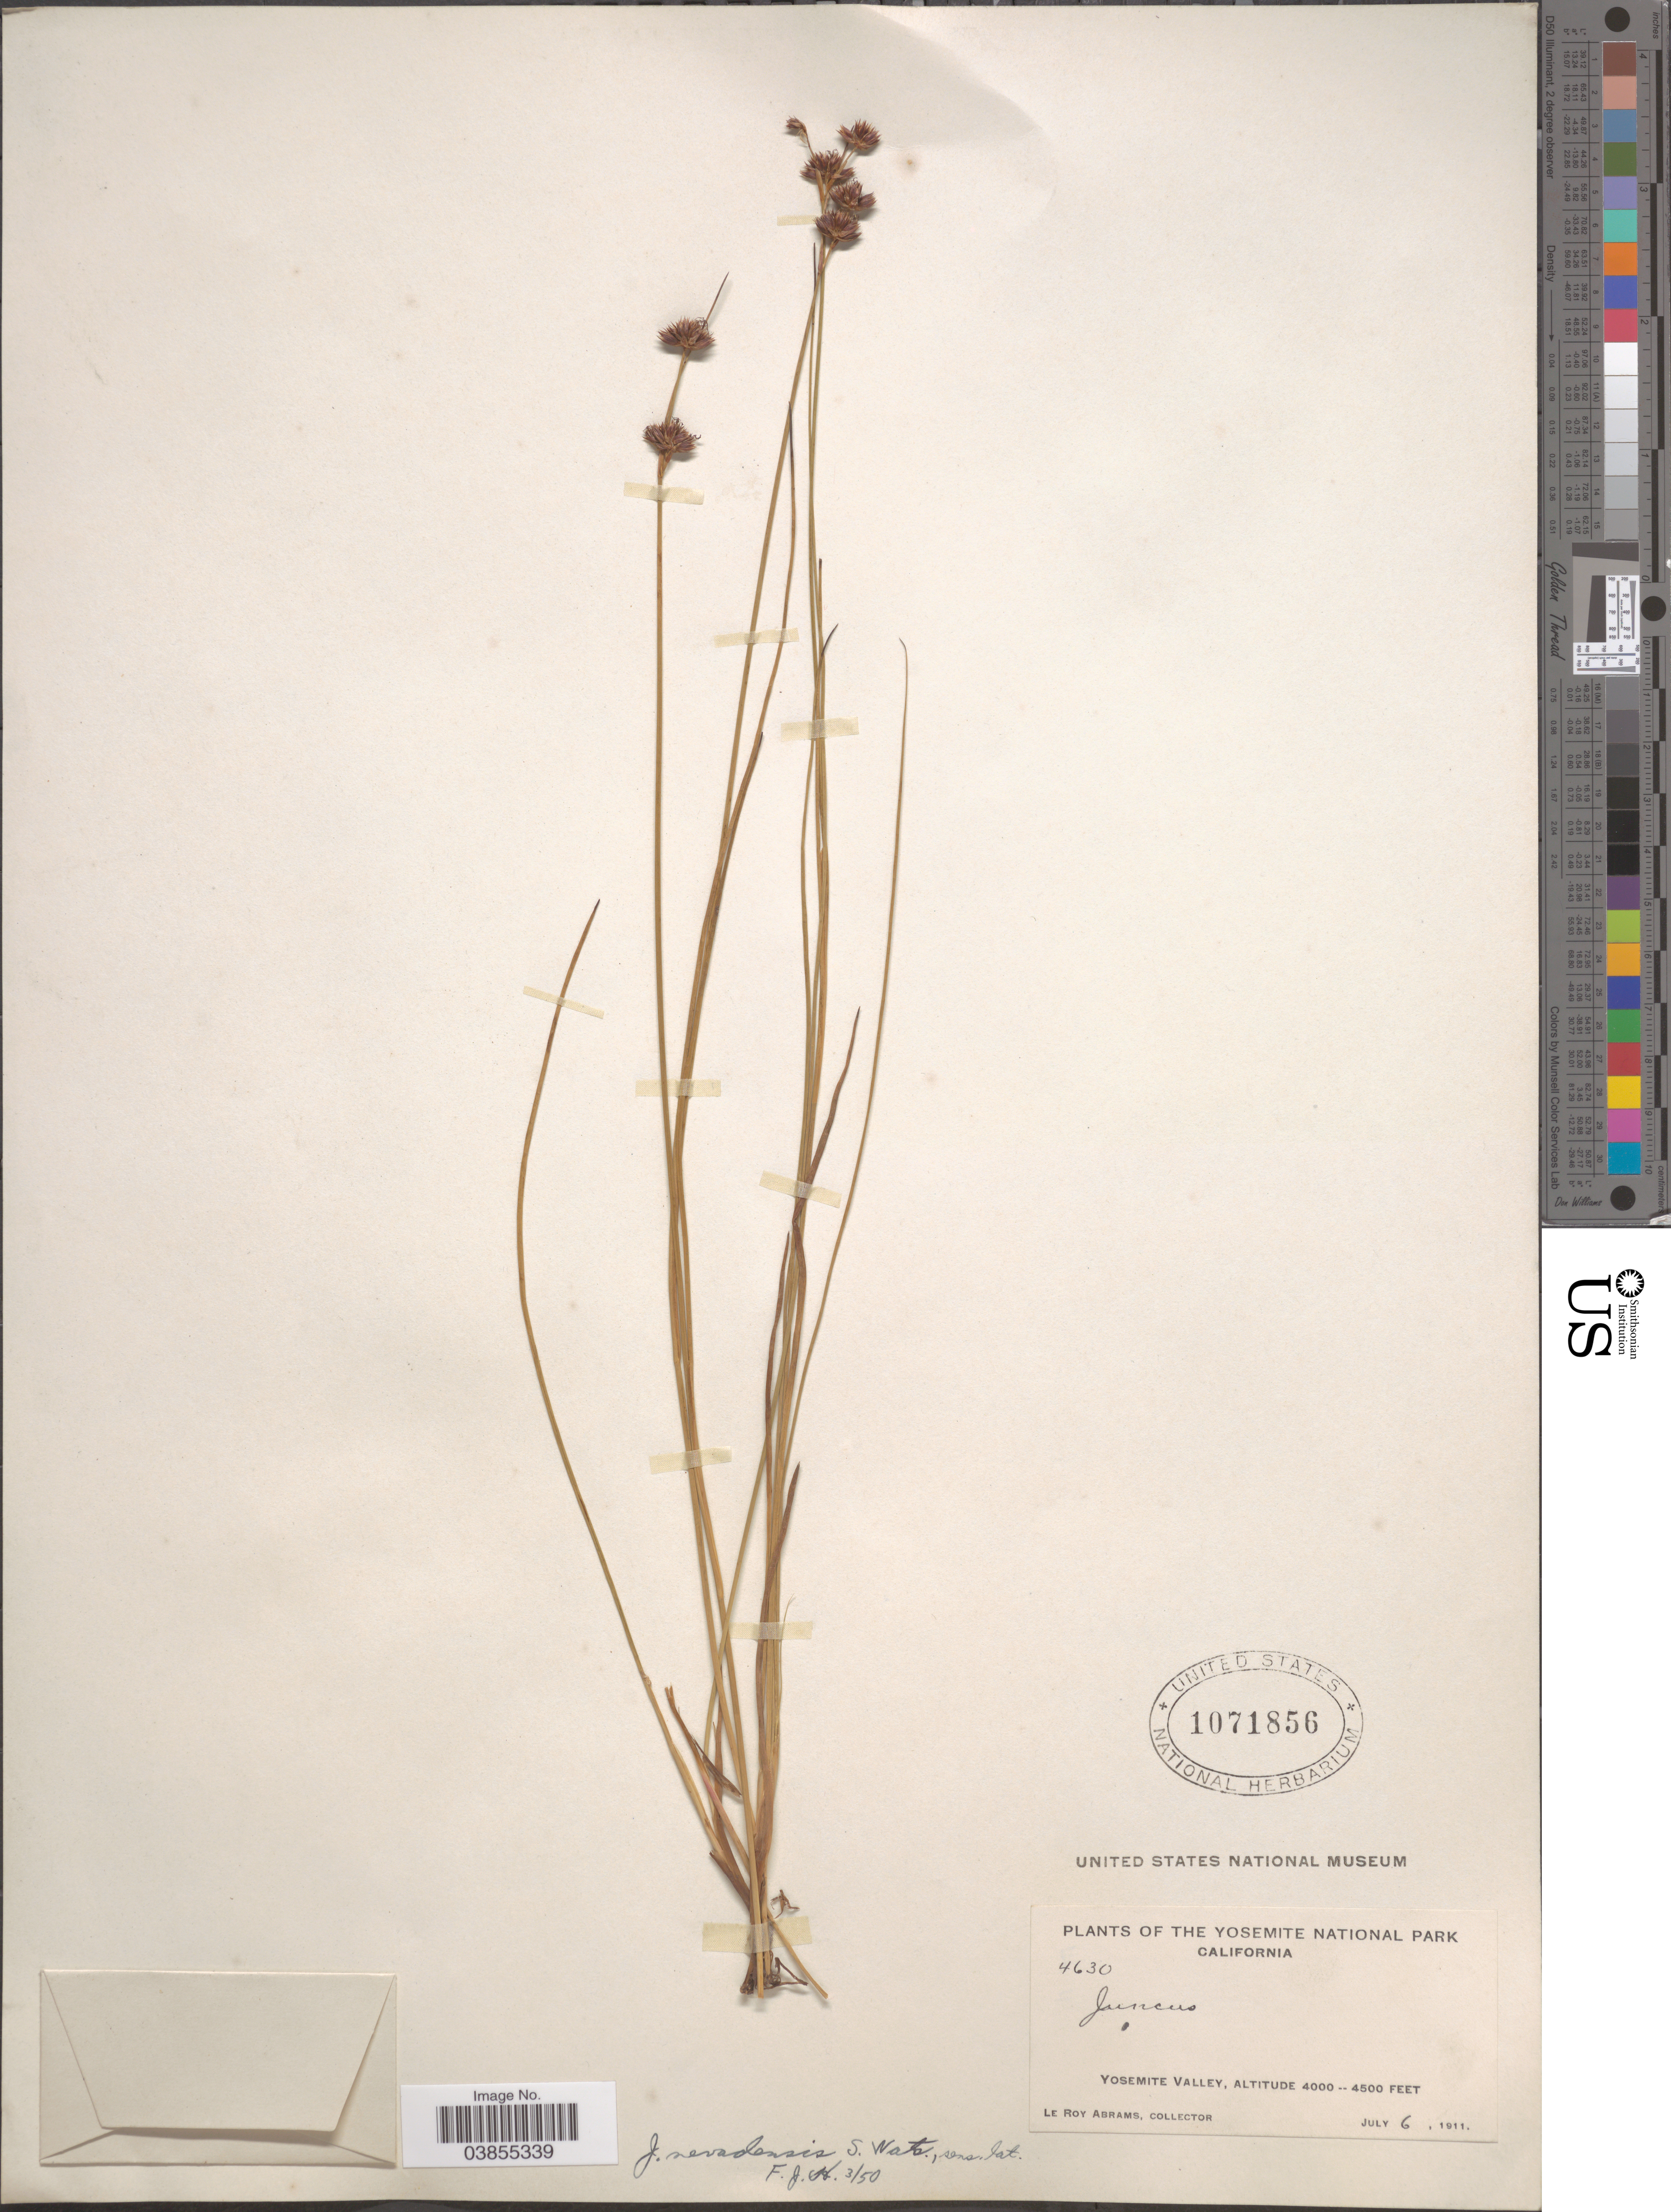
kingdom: Plantae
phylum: Tracheophyta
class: Liliopsida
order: Poales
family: Juncaceae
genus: Juncus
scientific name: Juncus nevadensis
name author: S. Watson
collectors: L. Abrams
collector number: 4630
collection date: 1911-07-06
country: United States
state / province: California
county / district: Mariposa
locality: The Yosemite National Park. Yosemite Valley.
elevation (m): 1219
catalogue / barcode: US 1071856